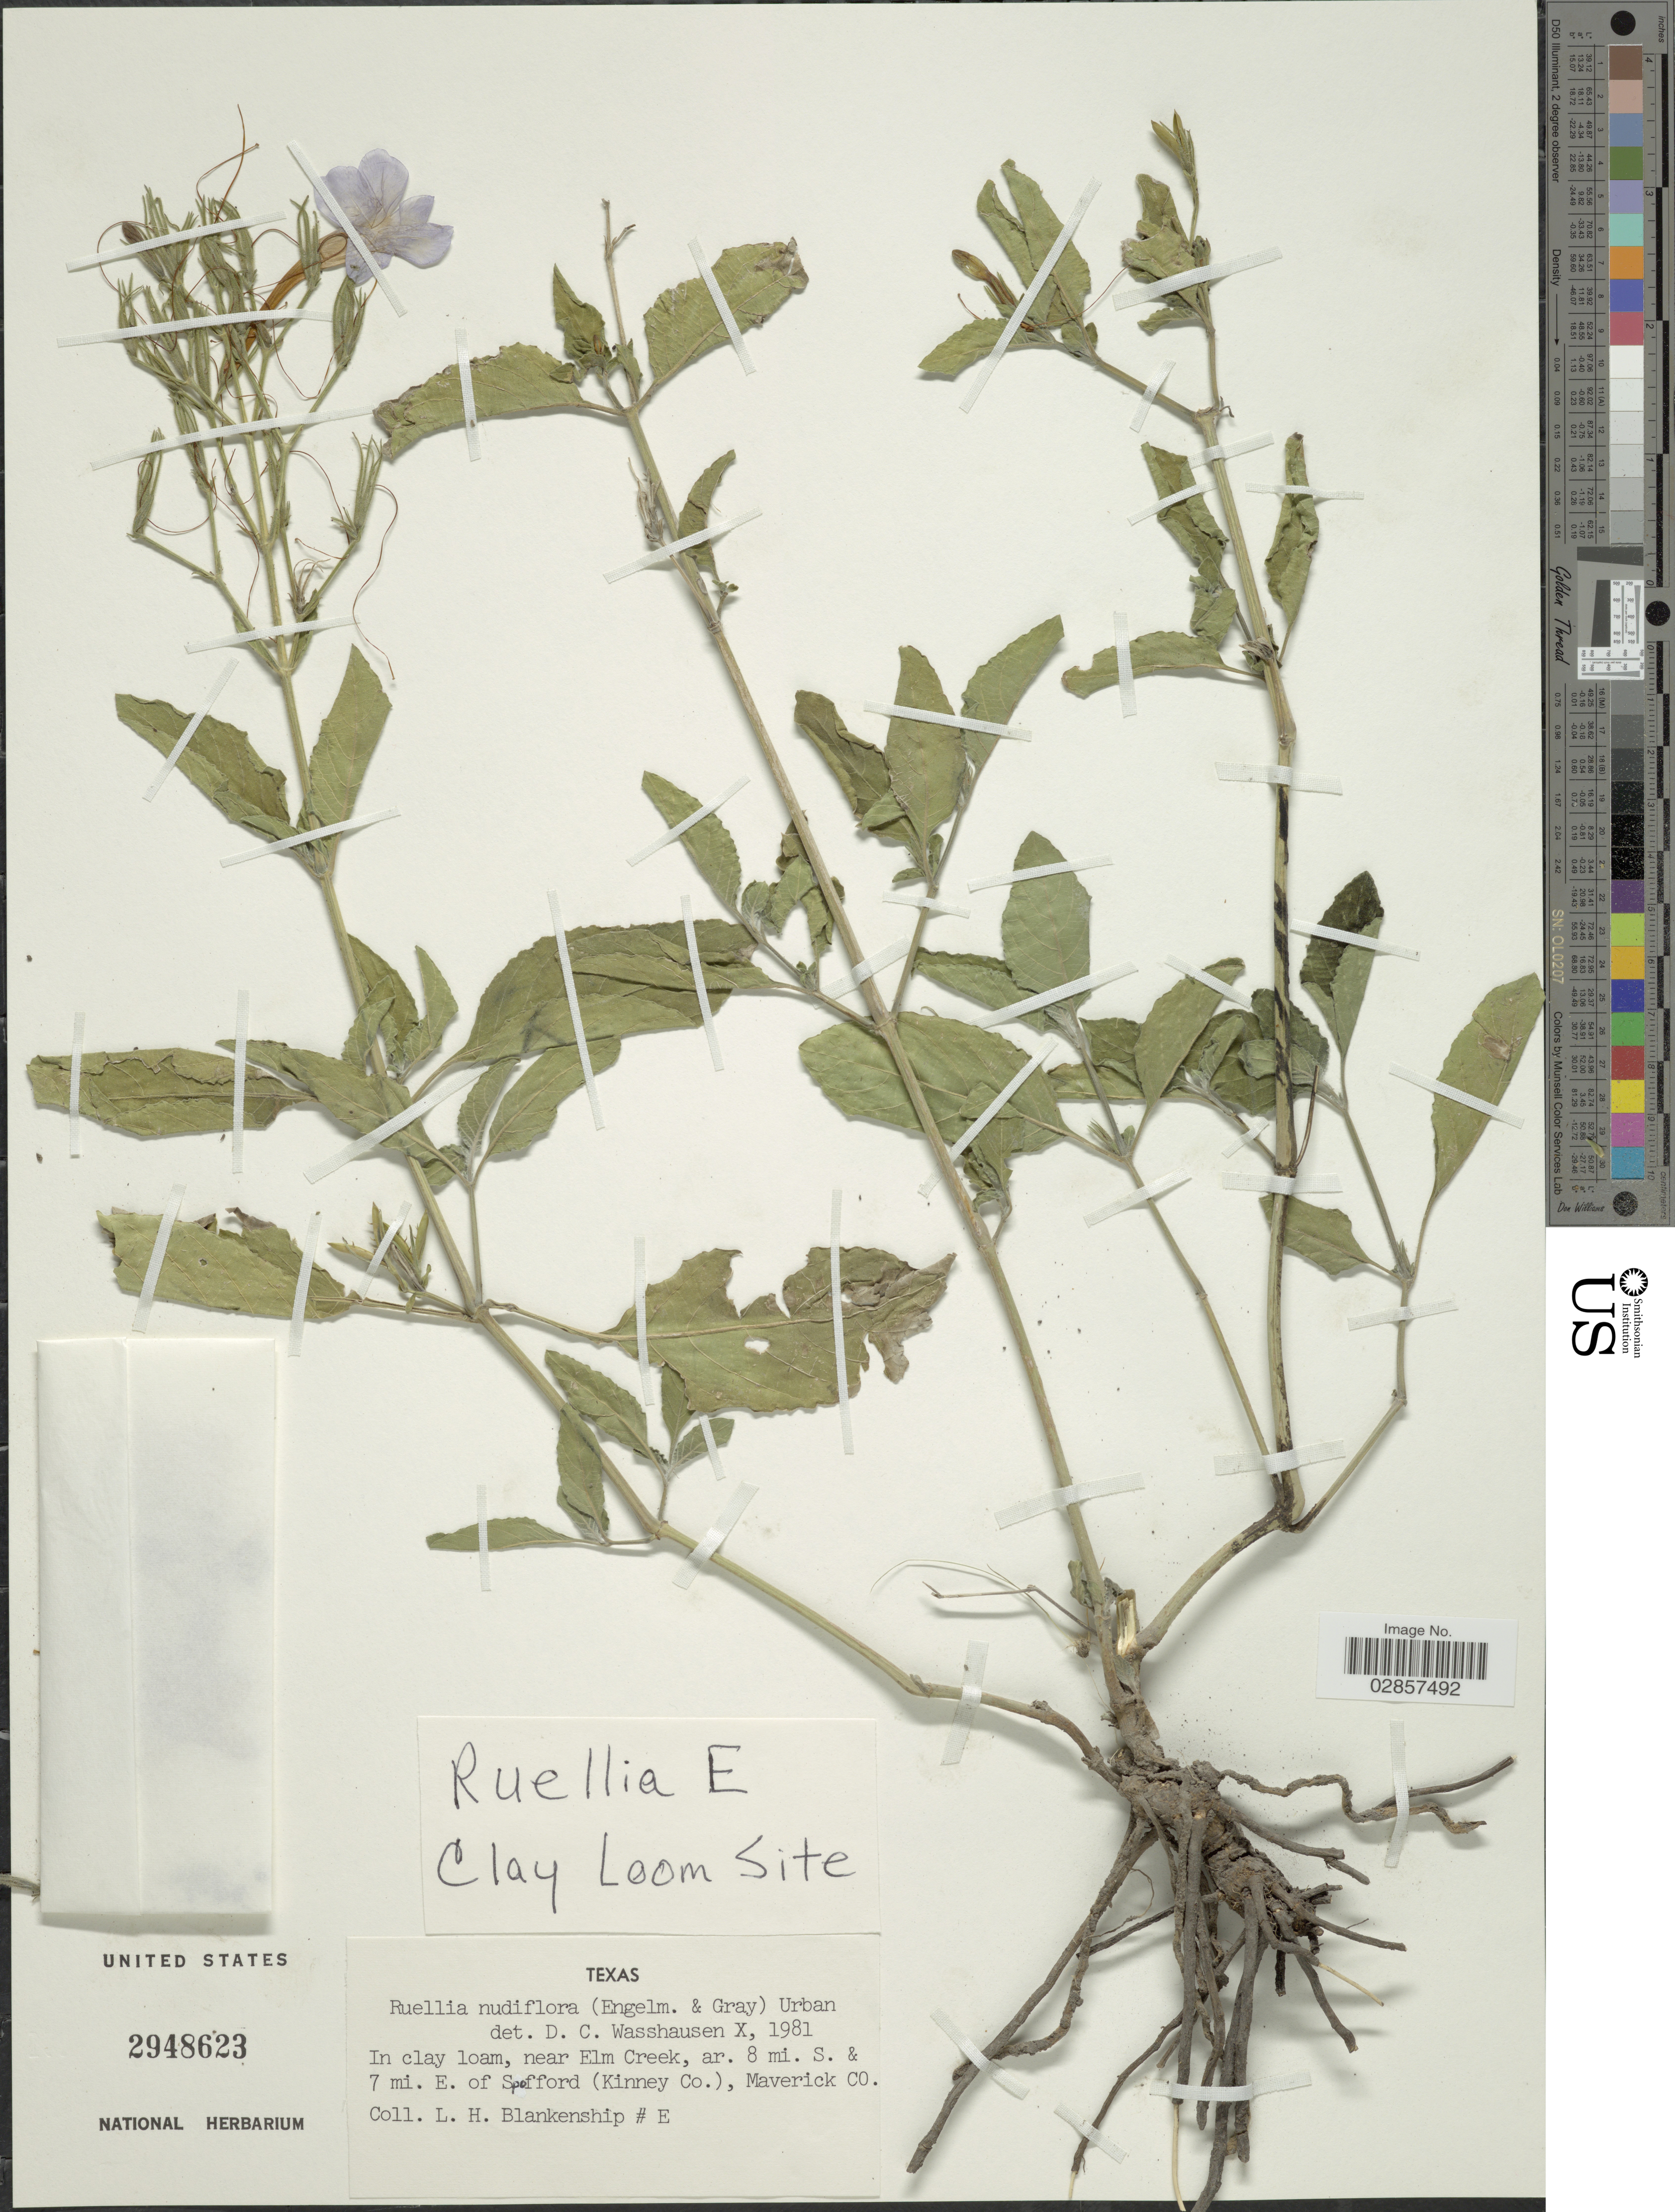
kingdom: Plantae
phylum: Tracheophyta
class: Magnoliopsida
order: Lamiales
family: Acanthaceae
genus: Ruellia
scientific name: Ruellia occidentalis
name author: (A. Gray) Tharp & F.A. Barkley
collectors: L. Blankenship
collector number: E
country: United States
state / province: Texas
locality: In clay loam, near Elm Creek, ar. 8 mi. S. & 7 mi. E. of Spofford (Kinney Co.), Maverick Co.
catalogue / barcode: US 2948623